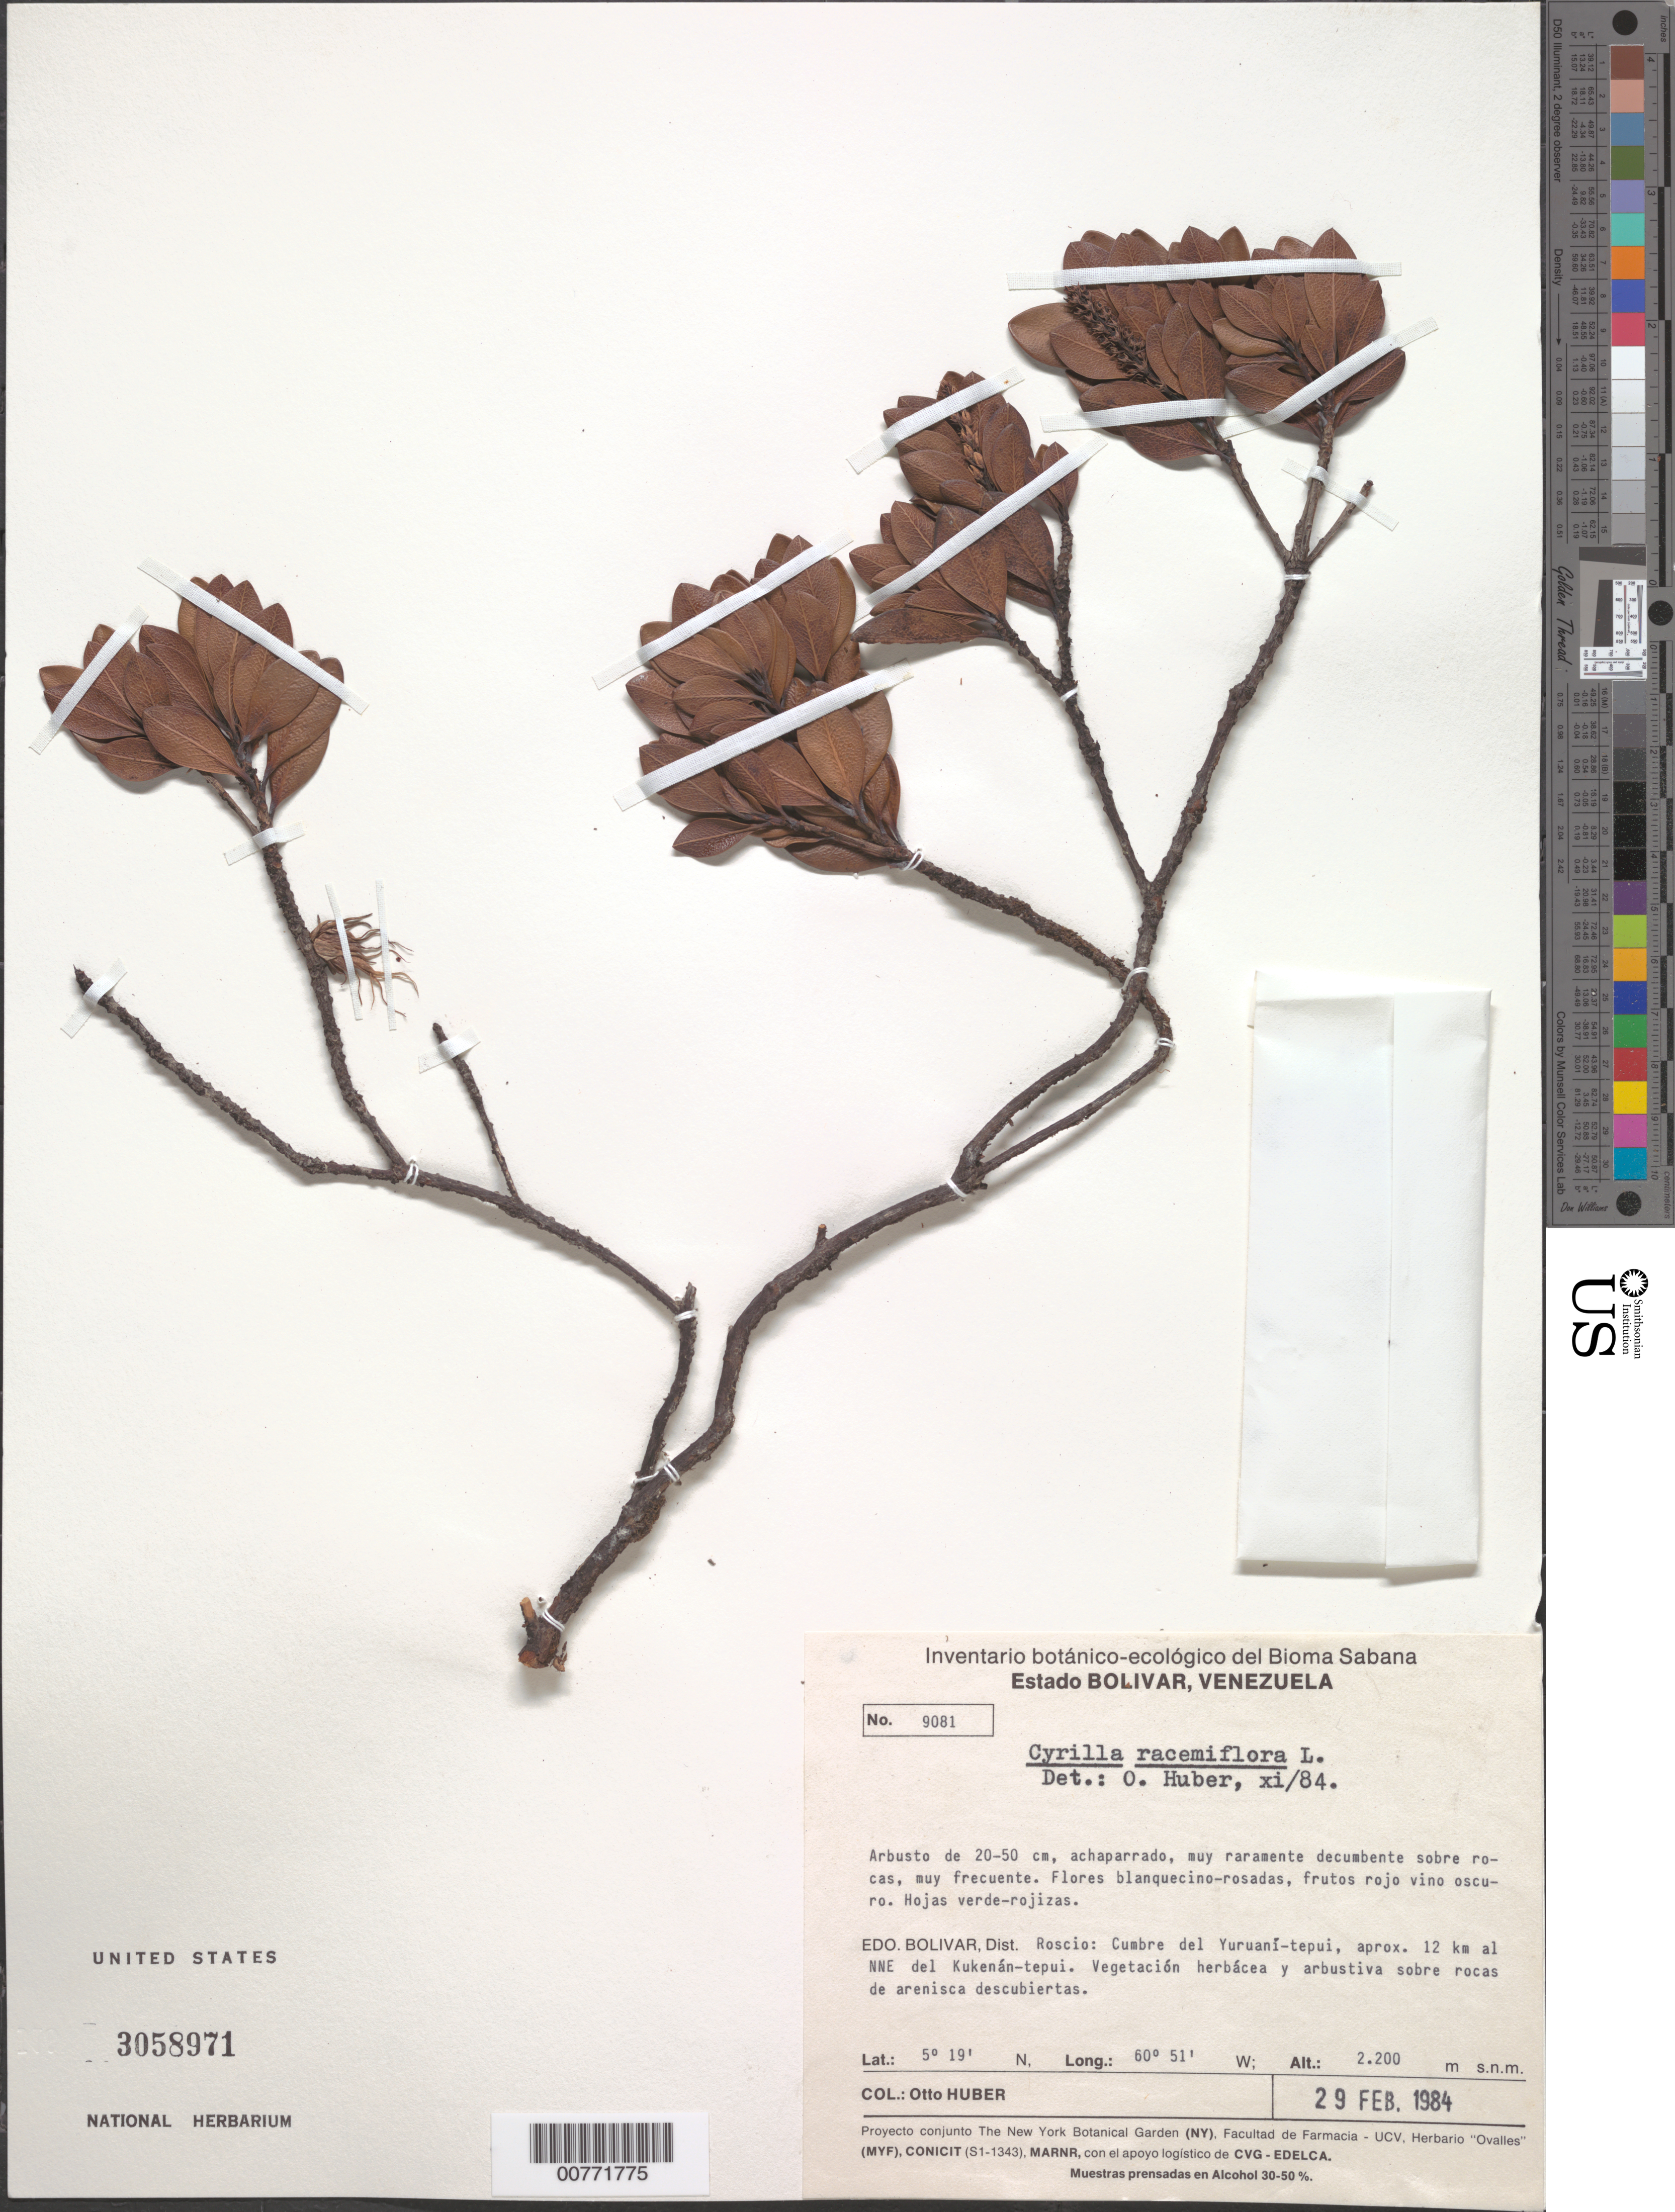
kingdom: Plantae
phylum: Tracheophyta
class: Magnoliopsida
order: Ericales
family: Cyrillaceae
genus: Cyrilla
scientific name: Cyrilla racemiflora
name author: L.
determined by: Huber, Otto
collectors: O. Huber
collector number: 9081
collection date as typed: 29-Feb-84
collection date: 1984-02-29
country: Venezuela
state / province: Bolívar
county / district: Roscio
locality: Yuraní-tepuí, cumbre, 12 km NNE del Kukenán-tepuí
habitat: Vegetación herbacea y arbustiva sobre rocas de arenisca descubiertas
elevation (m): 2200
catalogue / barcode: US 3058971